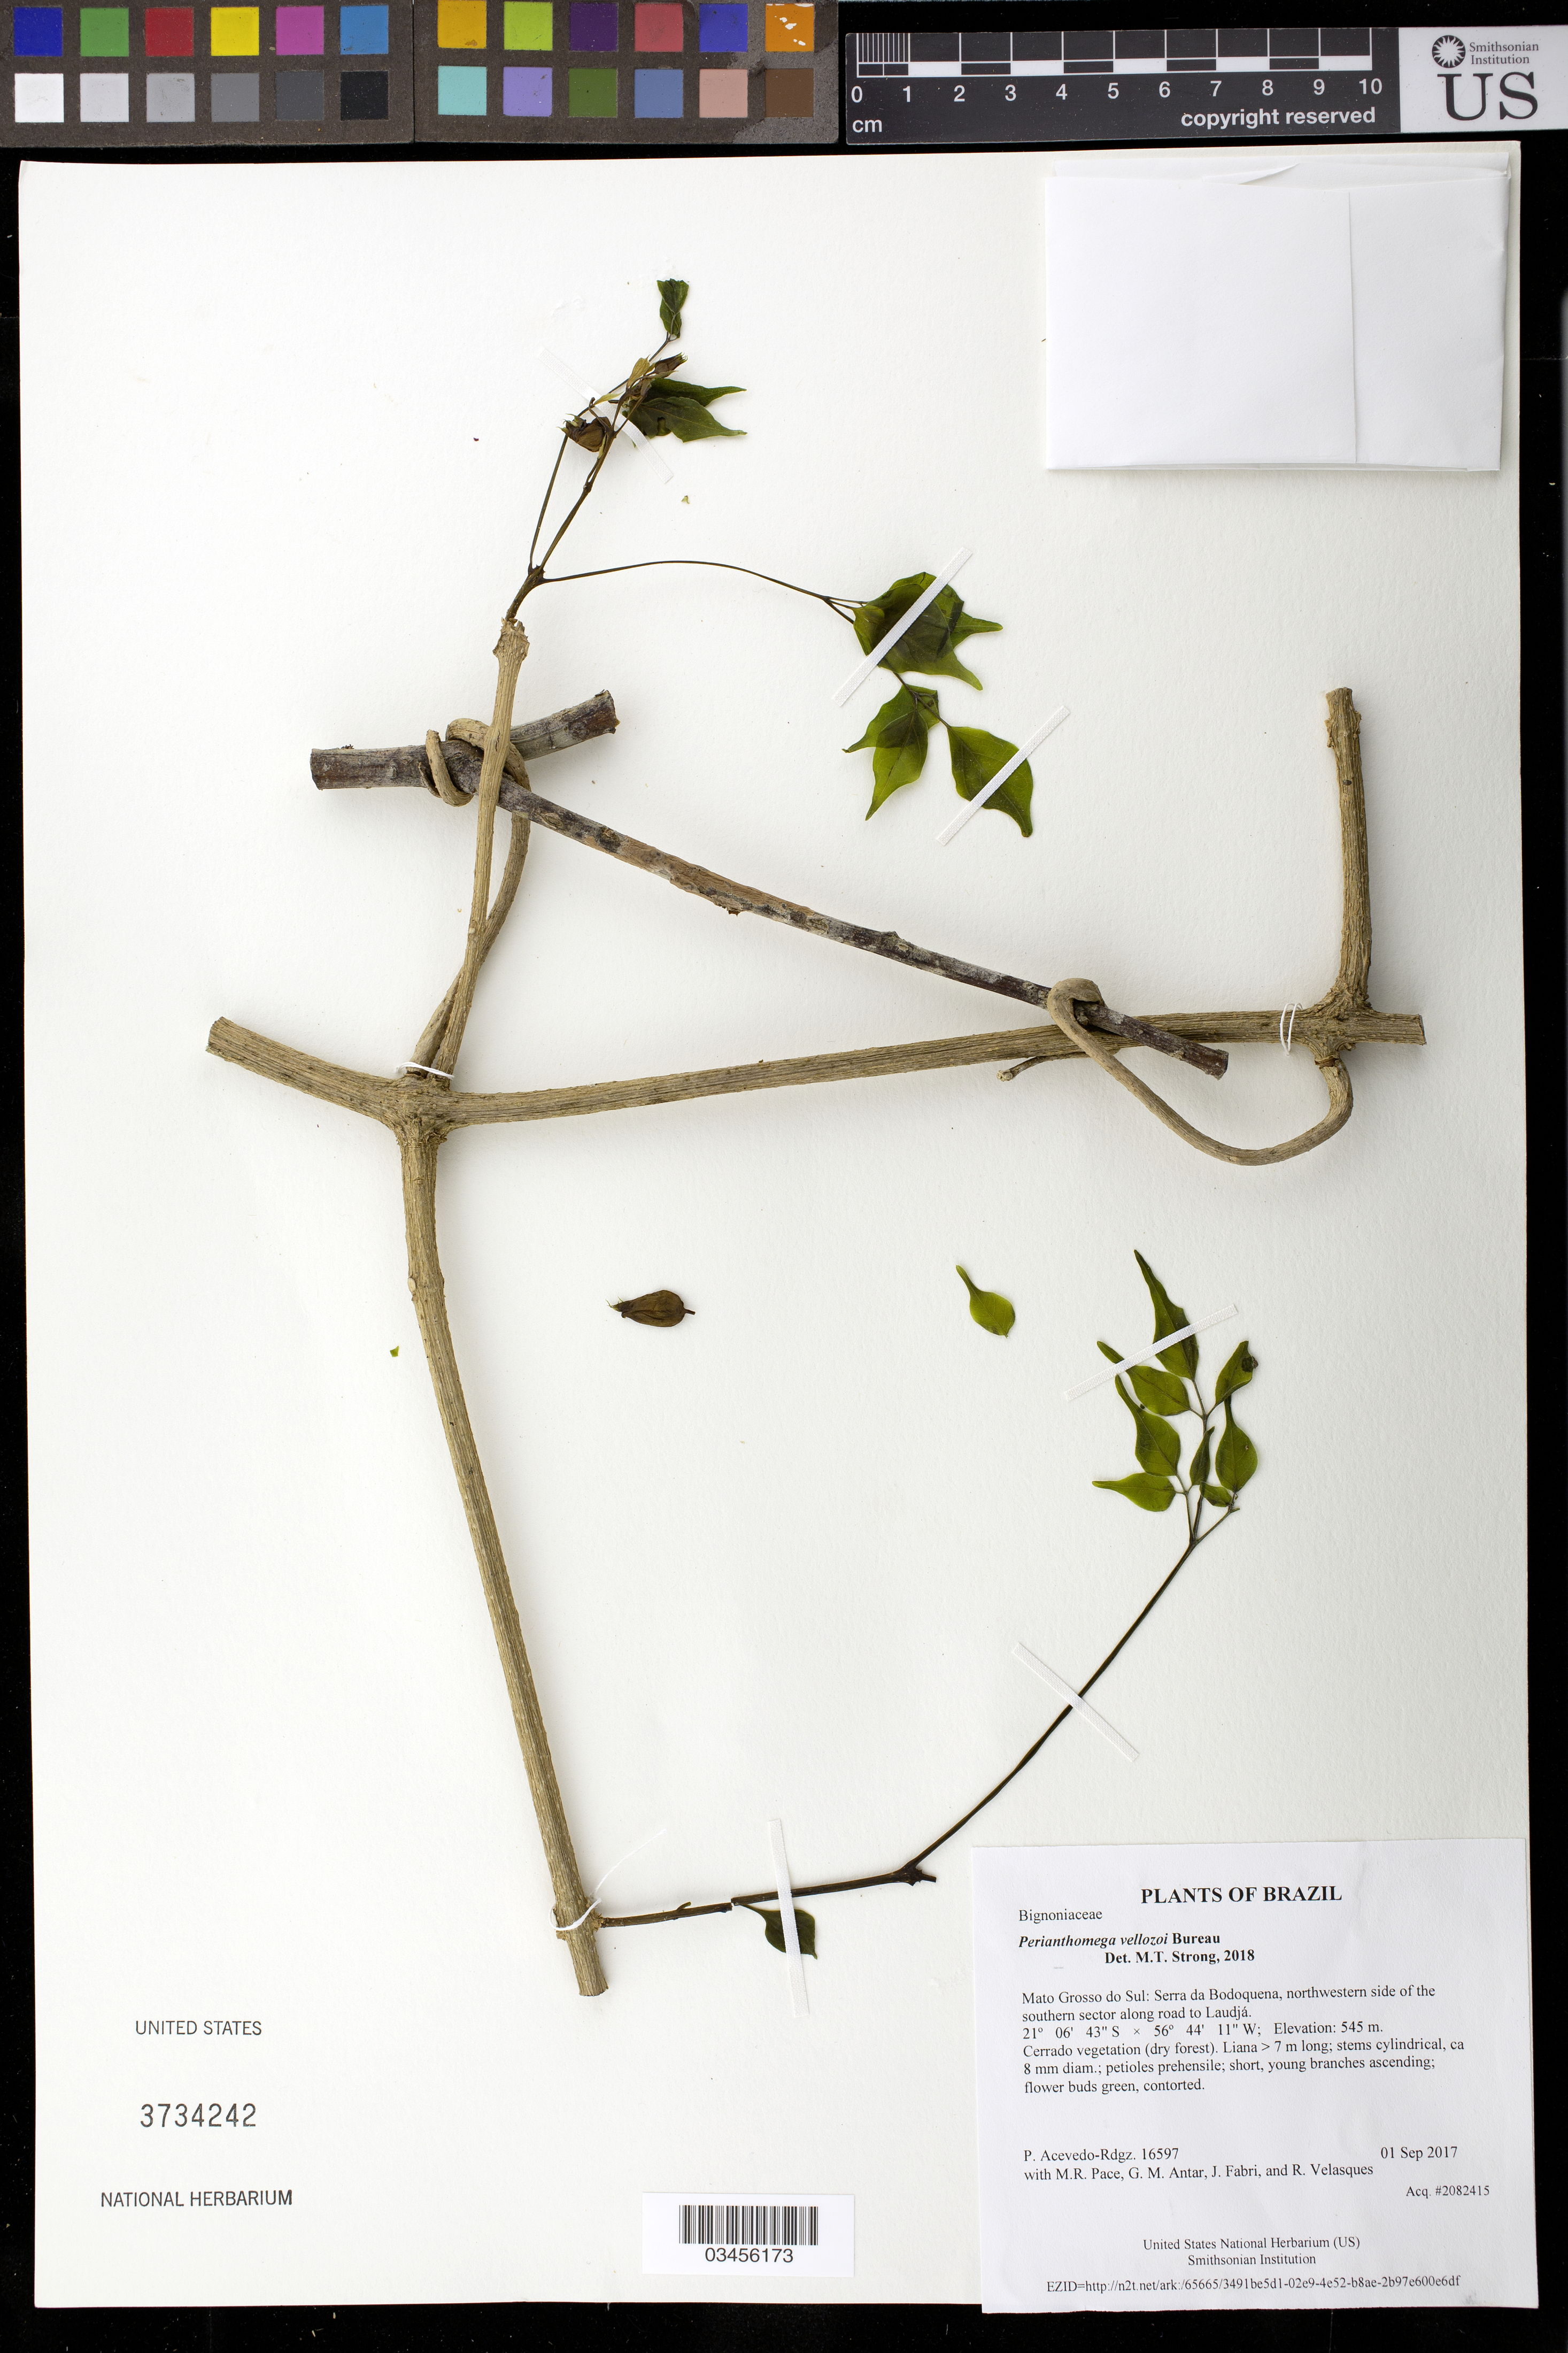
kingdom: Plantae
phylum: Tracheophyta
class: Magnoliopsida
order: Lamiales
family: Bignoniaceae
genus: Perianthomega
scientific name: Perianthomega vellozoi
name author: Bureau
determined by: Strong, Mark T., (BOT), Smithsonian Institution - National Museum of Natural History (UNITED STATES)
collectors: P. Acevedo-Rodr., M. R. Pace, G. M. Antar, J. Fabri & R. Velasques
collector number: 16597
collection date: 2017-09-01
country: Brazil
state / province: Mato Grosso do Sul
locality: Serra da Bodoquena, northwestern side of the southern sector along road to Laudjá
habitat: Cerrado vegetation (dry forest)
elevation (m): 545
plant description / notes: US, MO, K, RB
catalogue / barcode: US 3734242